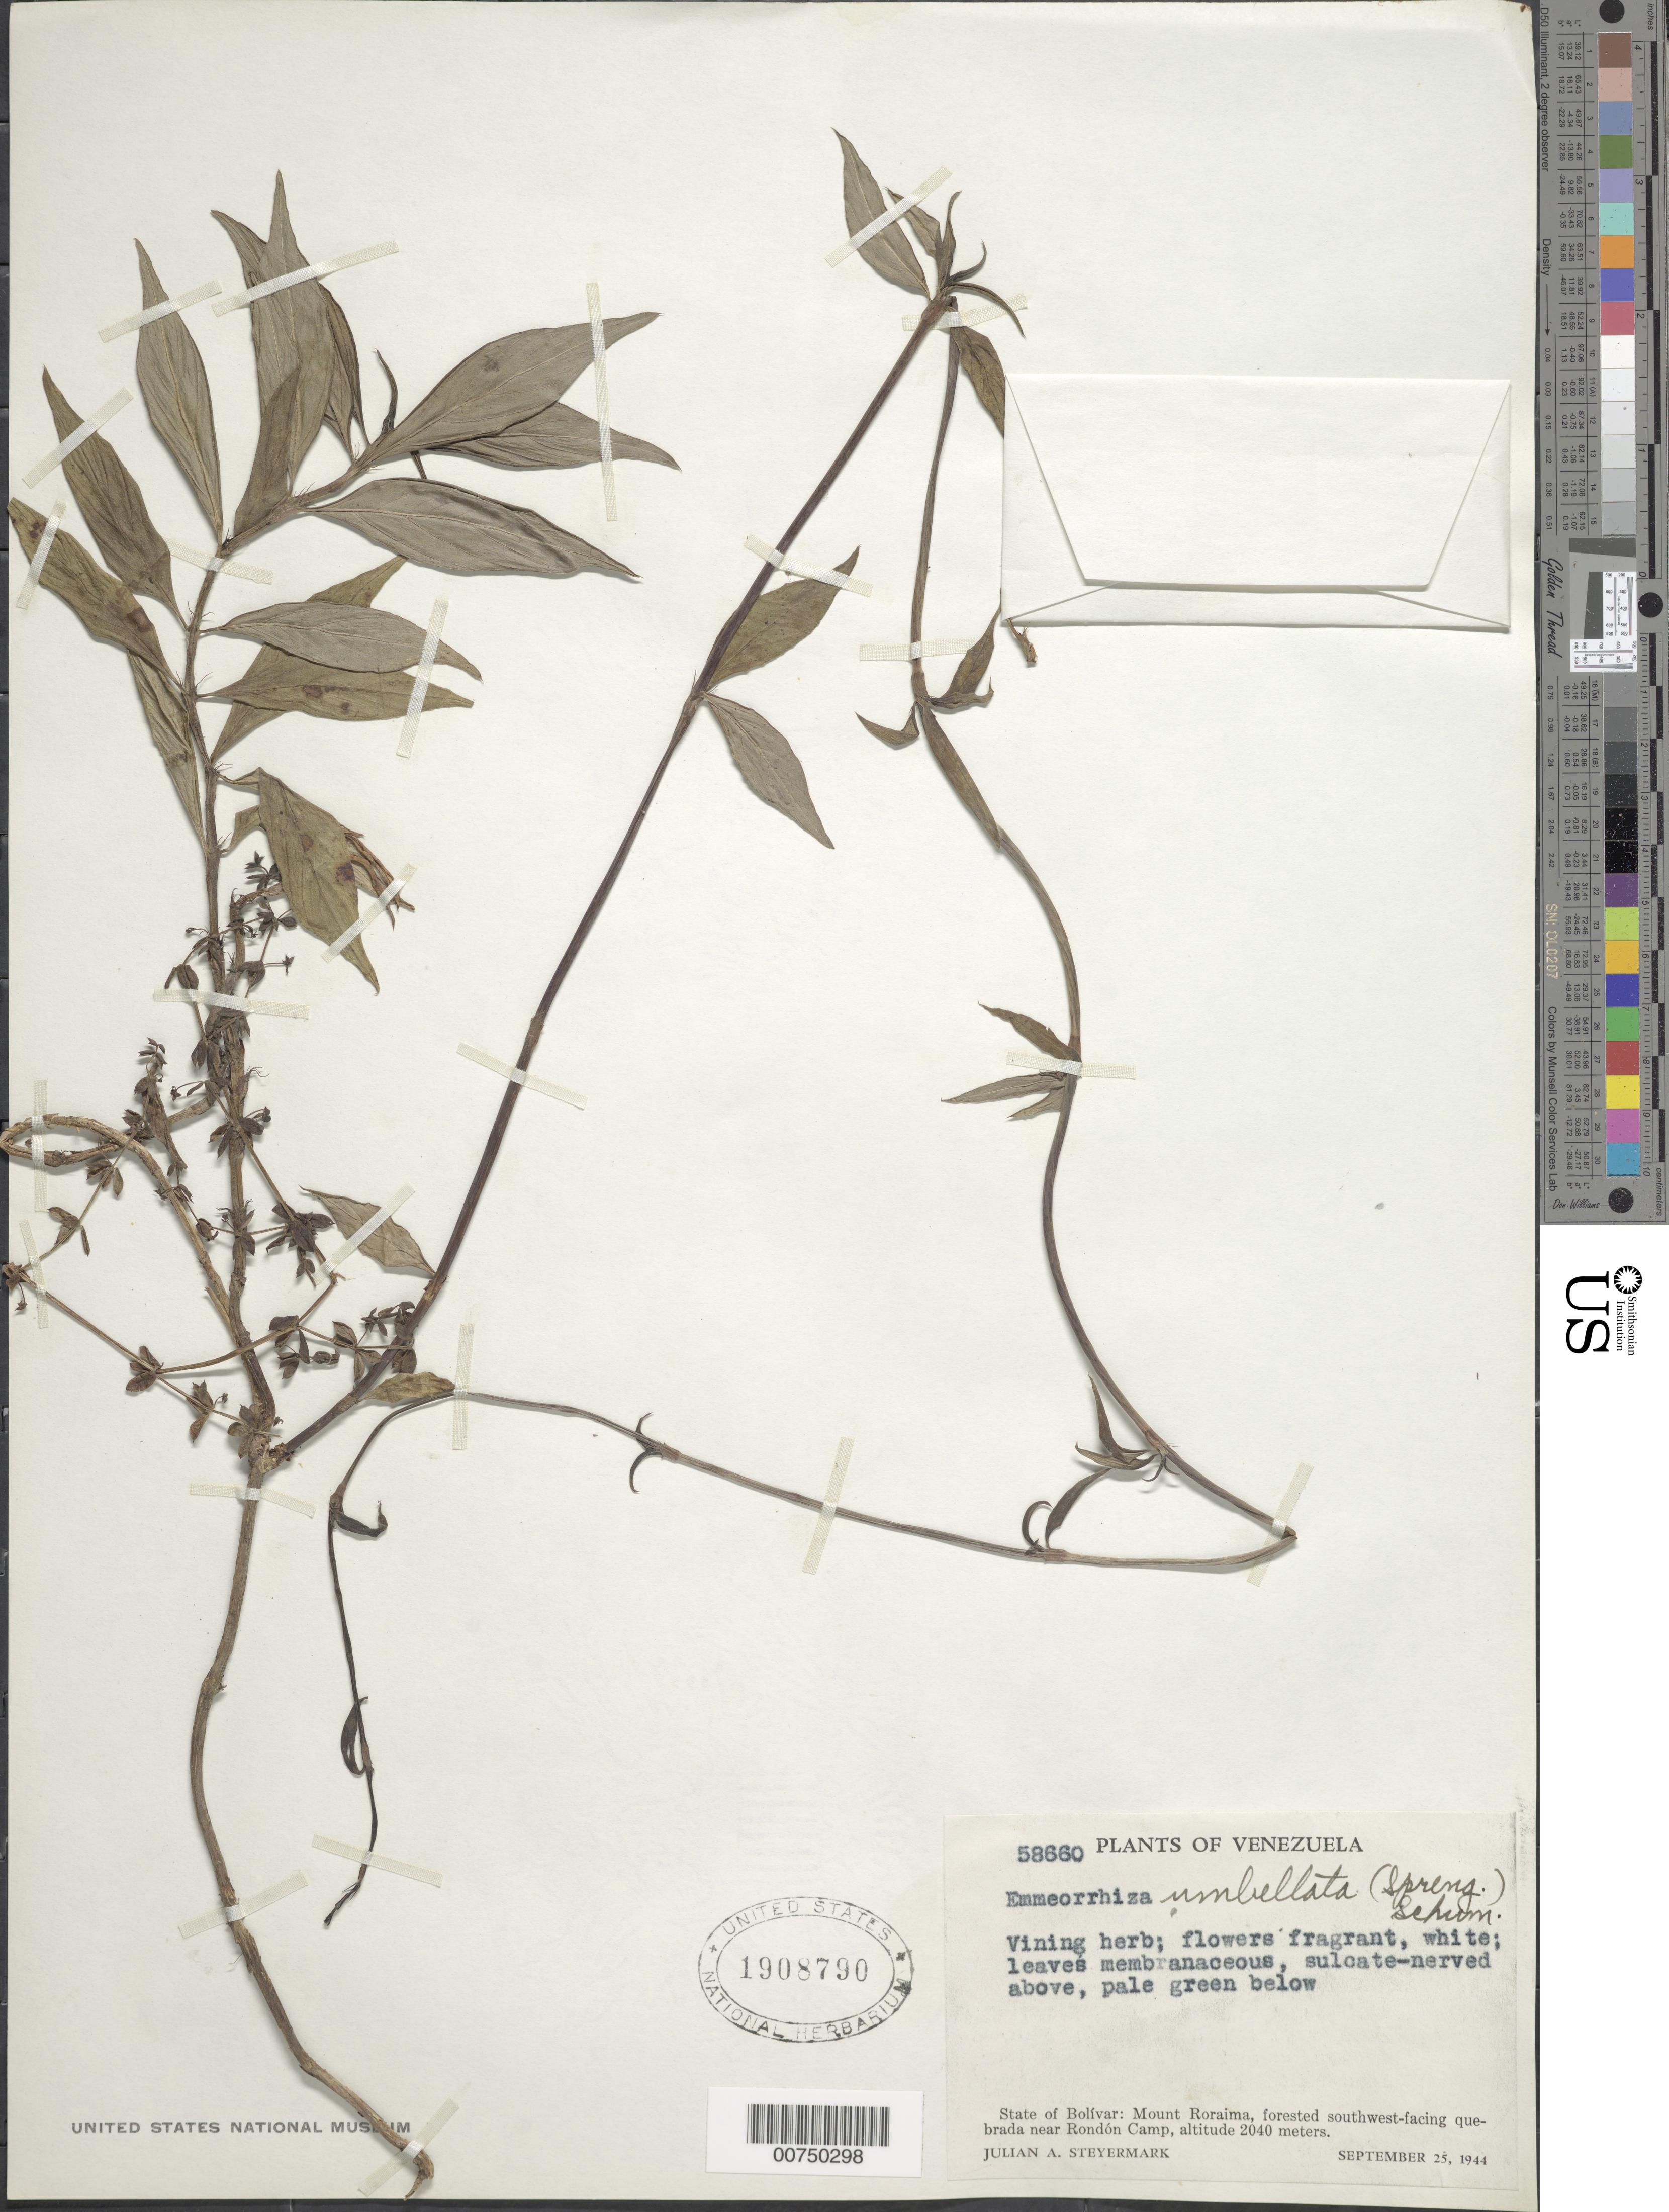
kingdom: Plantae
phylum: Tracheophyta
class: Magnoliopsida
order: Gentianales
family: Rubiaceae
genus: Emmeorhiza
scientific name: Emmeorhiza umbellata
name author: (Spreng.) K. Schum.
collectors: J. Steyermark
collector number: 58660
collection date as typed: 25-Sep-44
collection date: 1944-09-25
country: Venezuela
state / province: Bolívar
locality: Mt. Roraima, Rondón Camp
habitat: Forested southwest-facing quebrada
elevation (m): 2042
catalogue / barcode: US 1908790